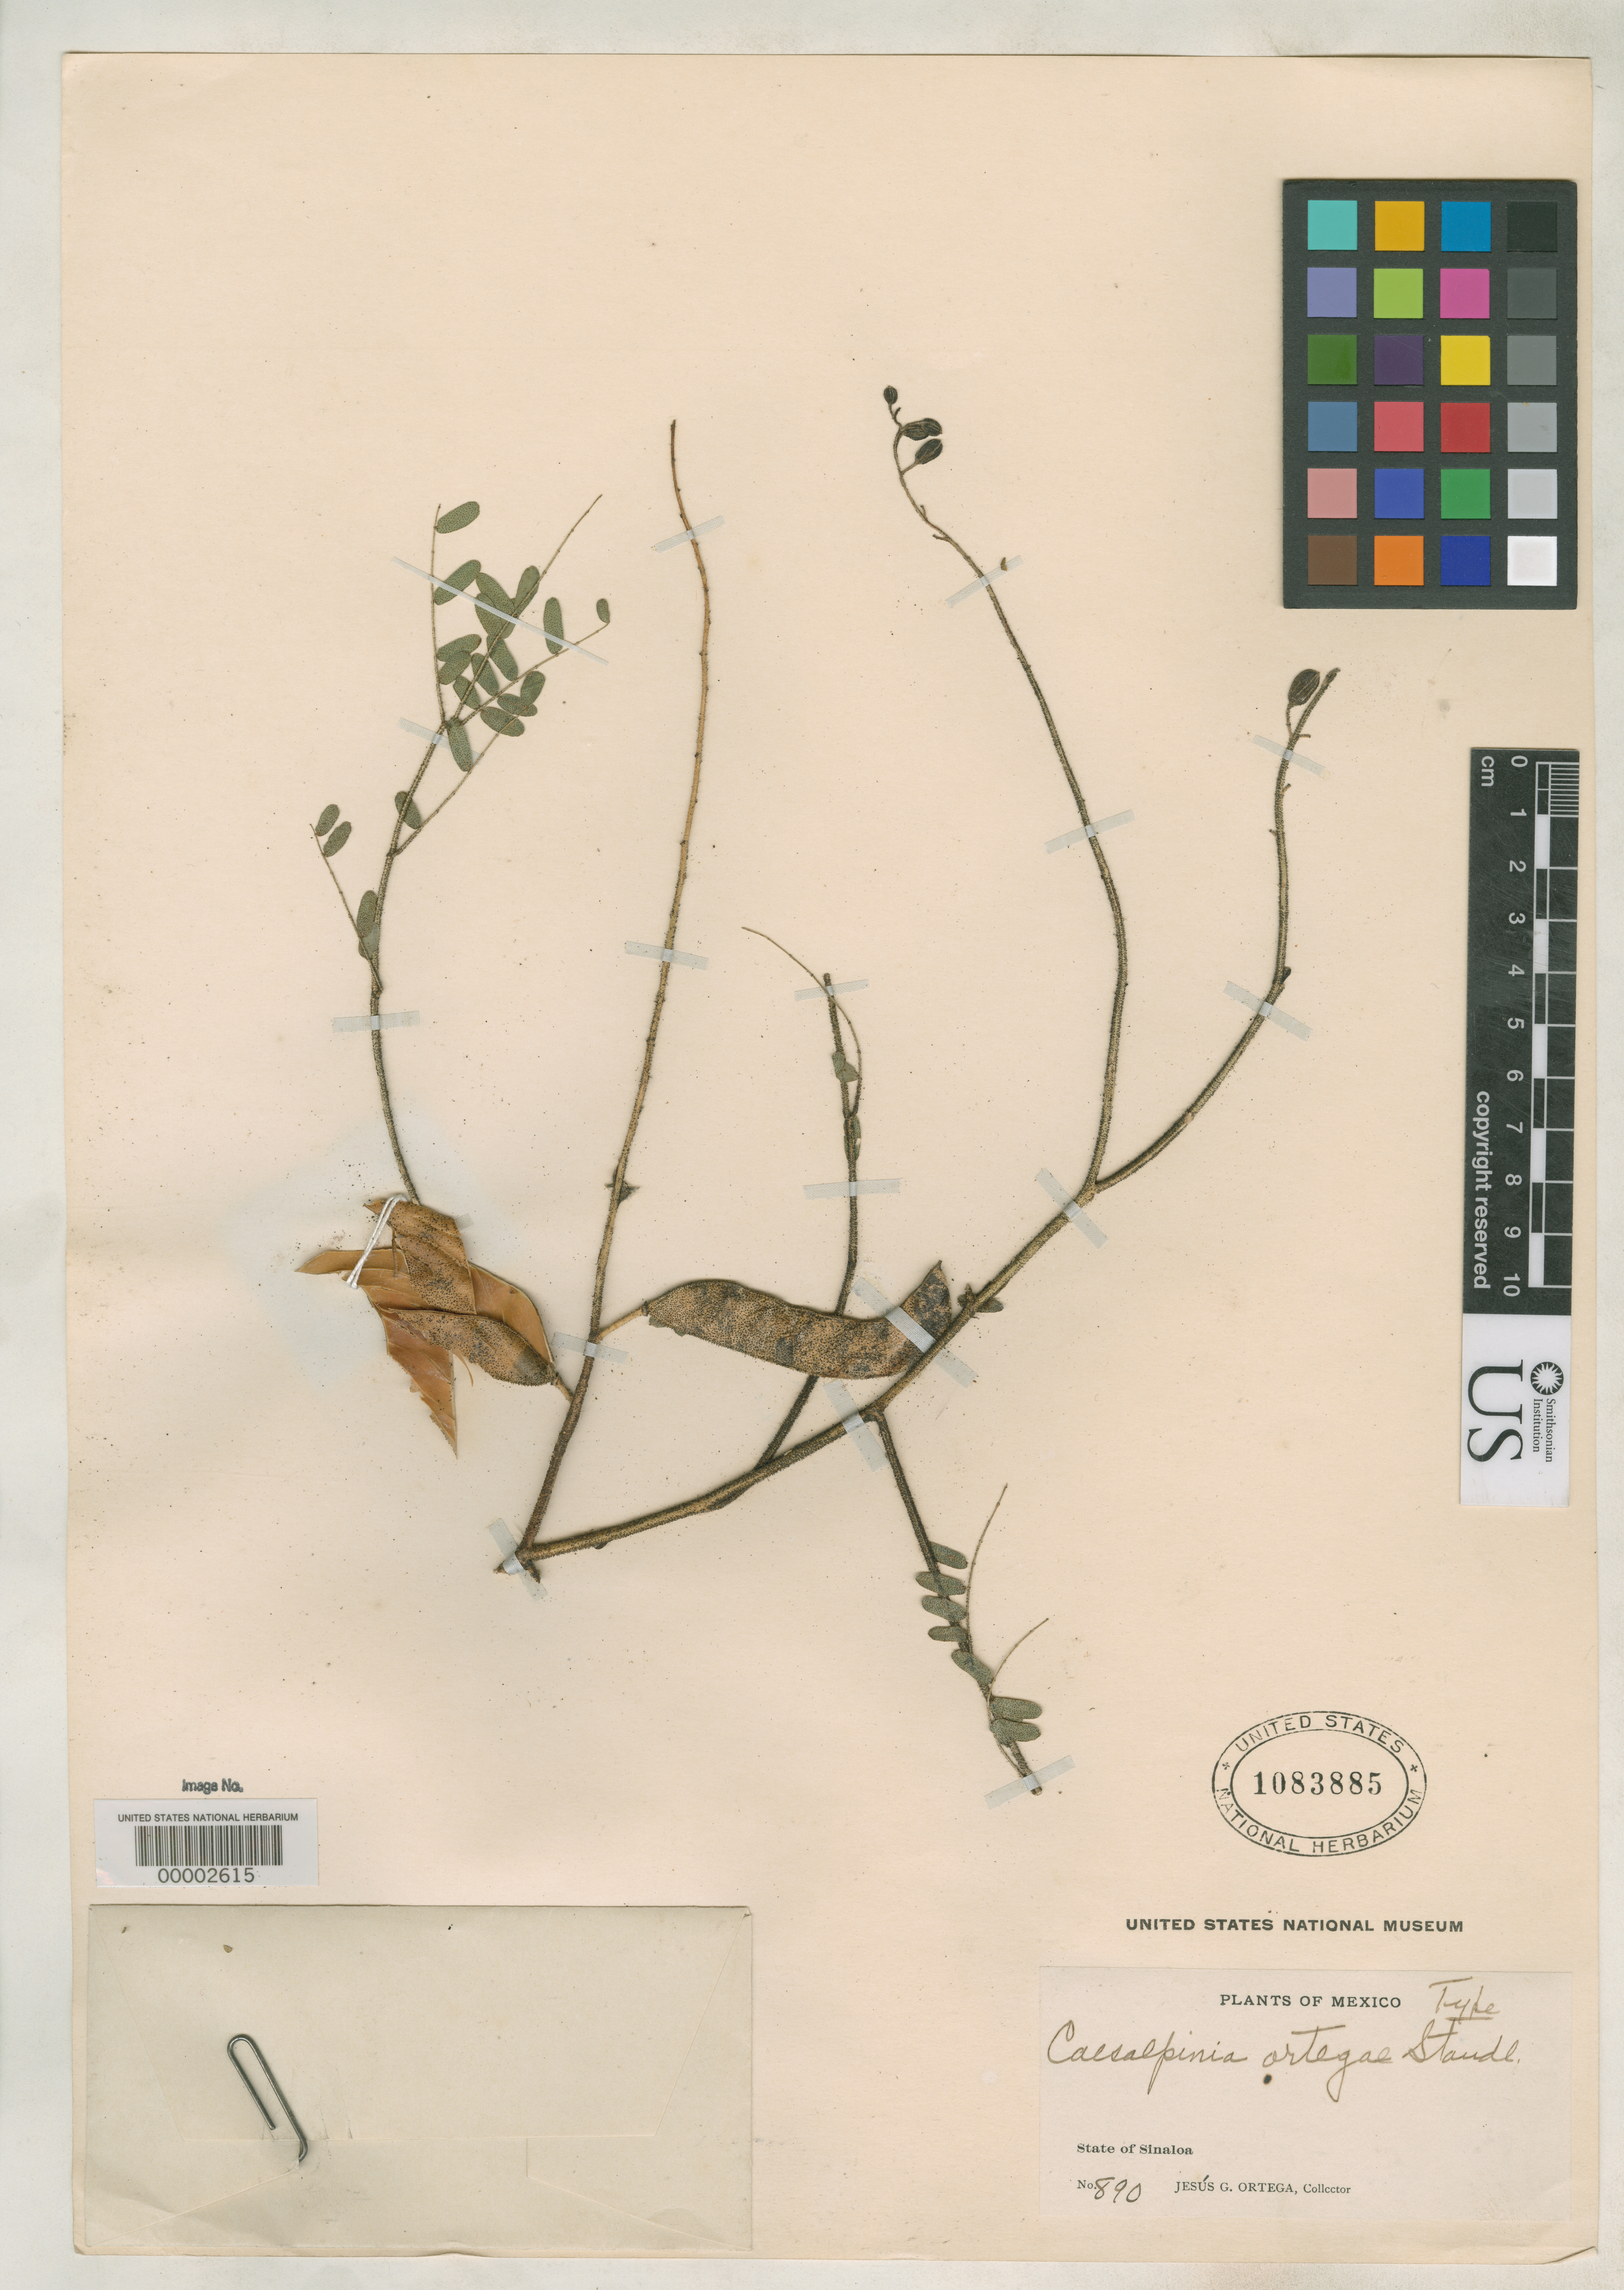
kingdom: Plantae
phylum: Tracheophyta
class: Magnoliopsida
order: Fabales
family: Fabaceae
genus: Caesalpinia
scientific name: Caesalpinia ortegae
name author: Standl.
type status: Holotype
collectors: J. Ortega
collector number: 890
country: Mexico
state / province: Sinaloa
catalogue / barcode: US 1083885